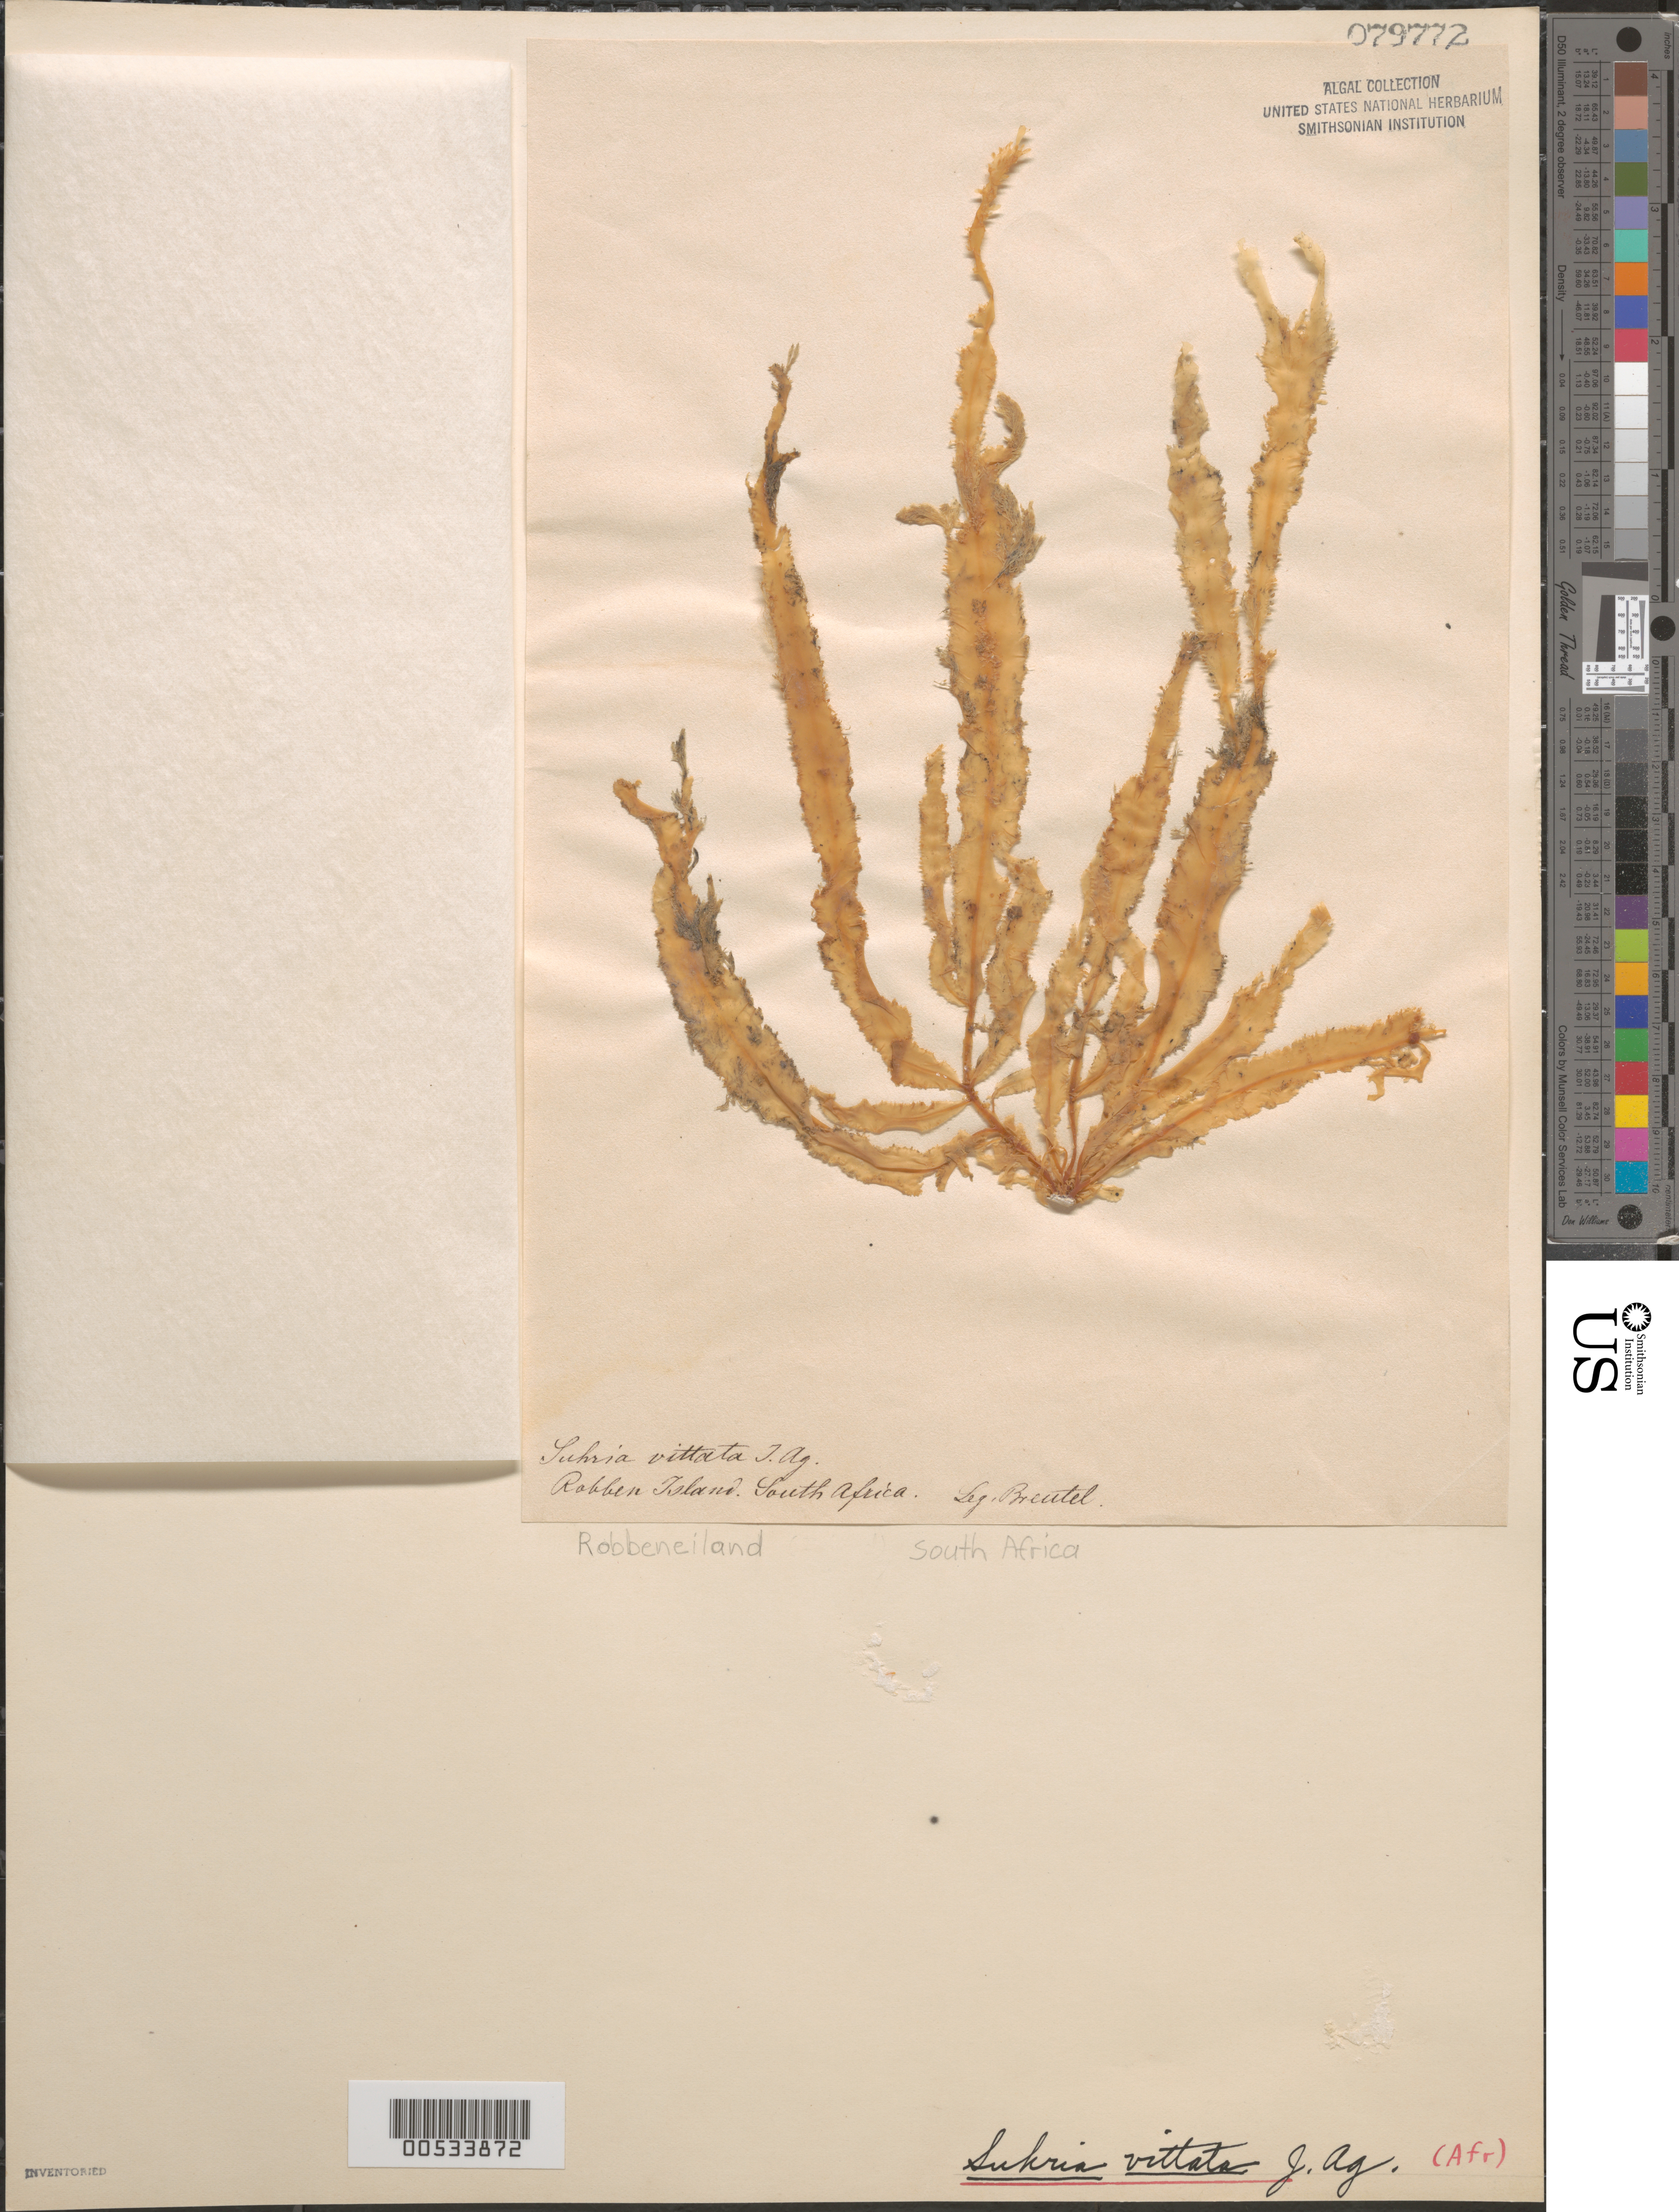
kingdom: Plantae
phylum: Rhodophyta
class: Florideophyceae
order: Gelidiales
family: Gelidiaceae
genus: Gelidium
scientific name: Gelidium vittatum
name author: (L.) Kütz.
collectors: J. Breutel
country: South Africa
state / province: Western Cape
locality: Robbeneiland (robben island)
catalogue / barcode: US 79772